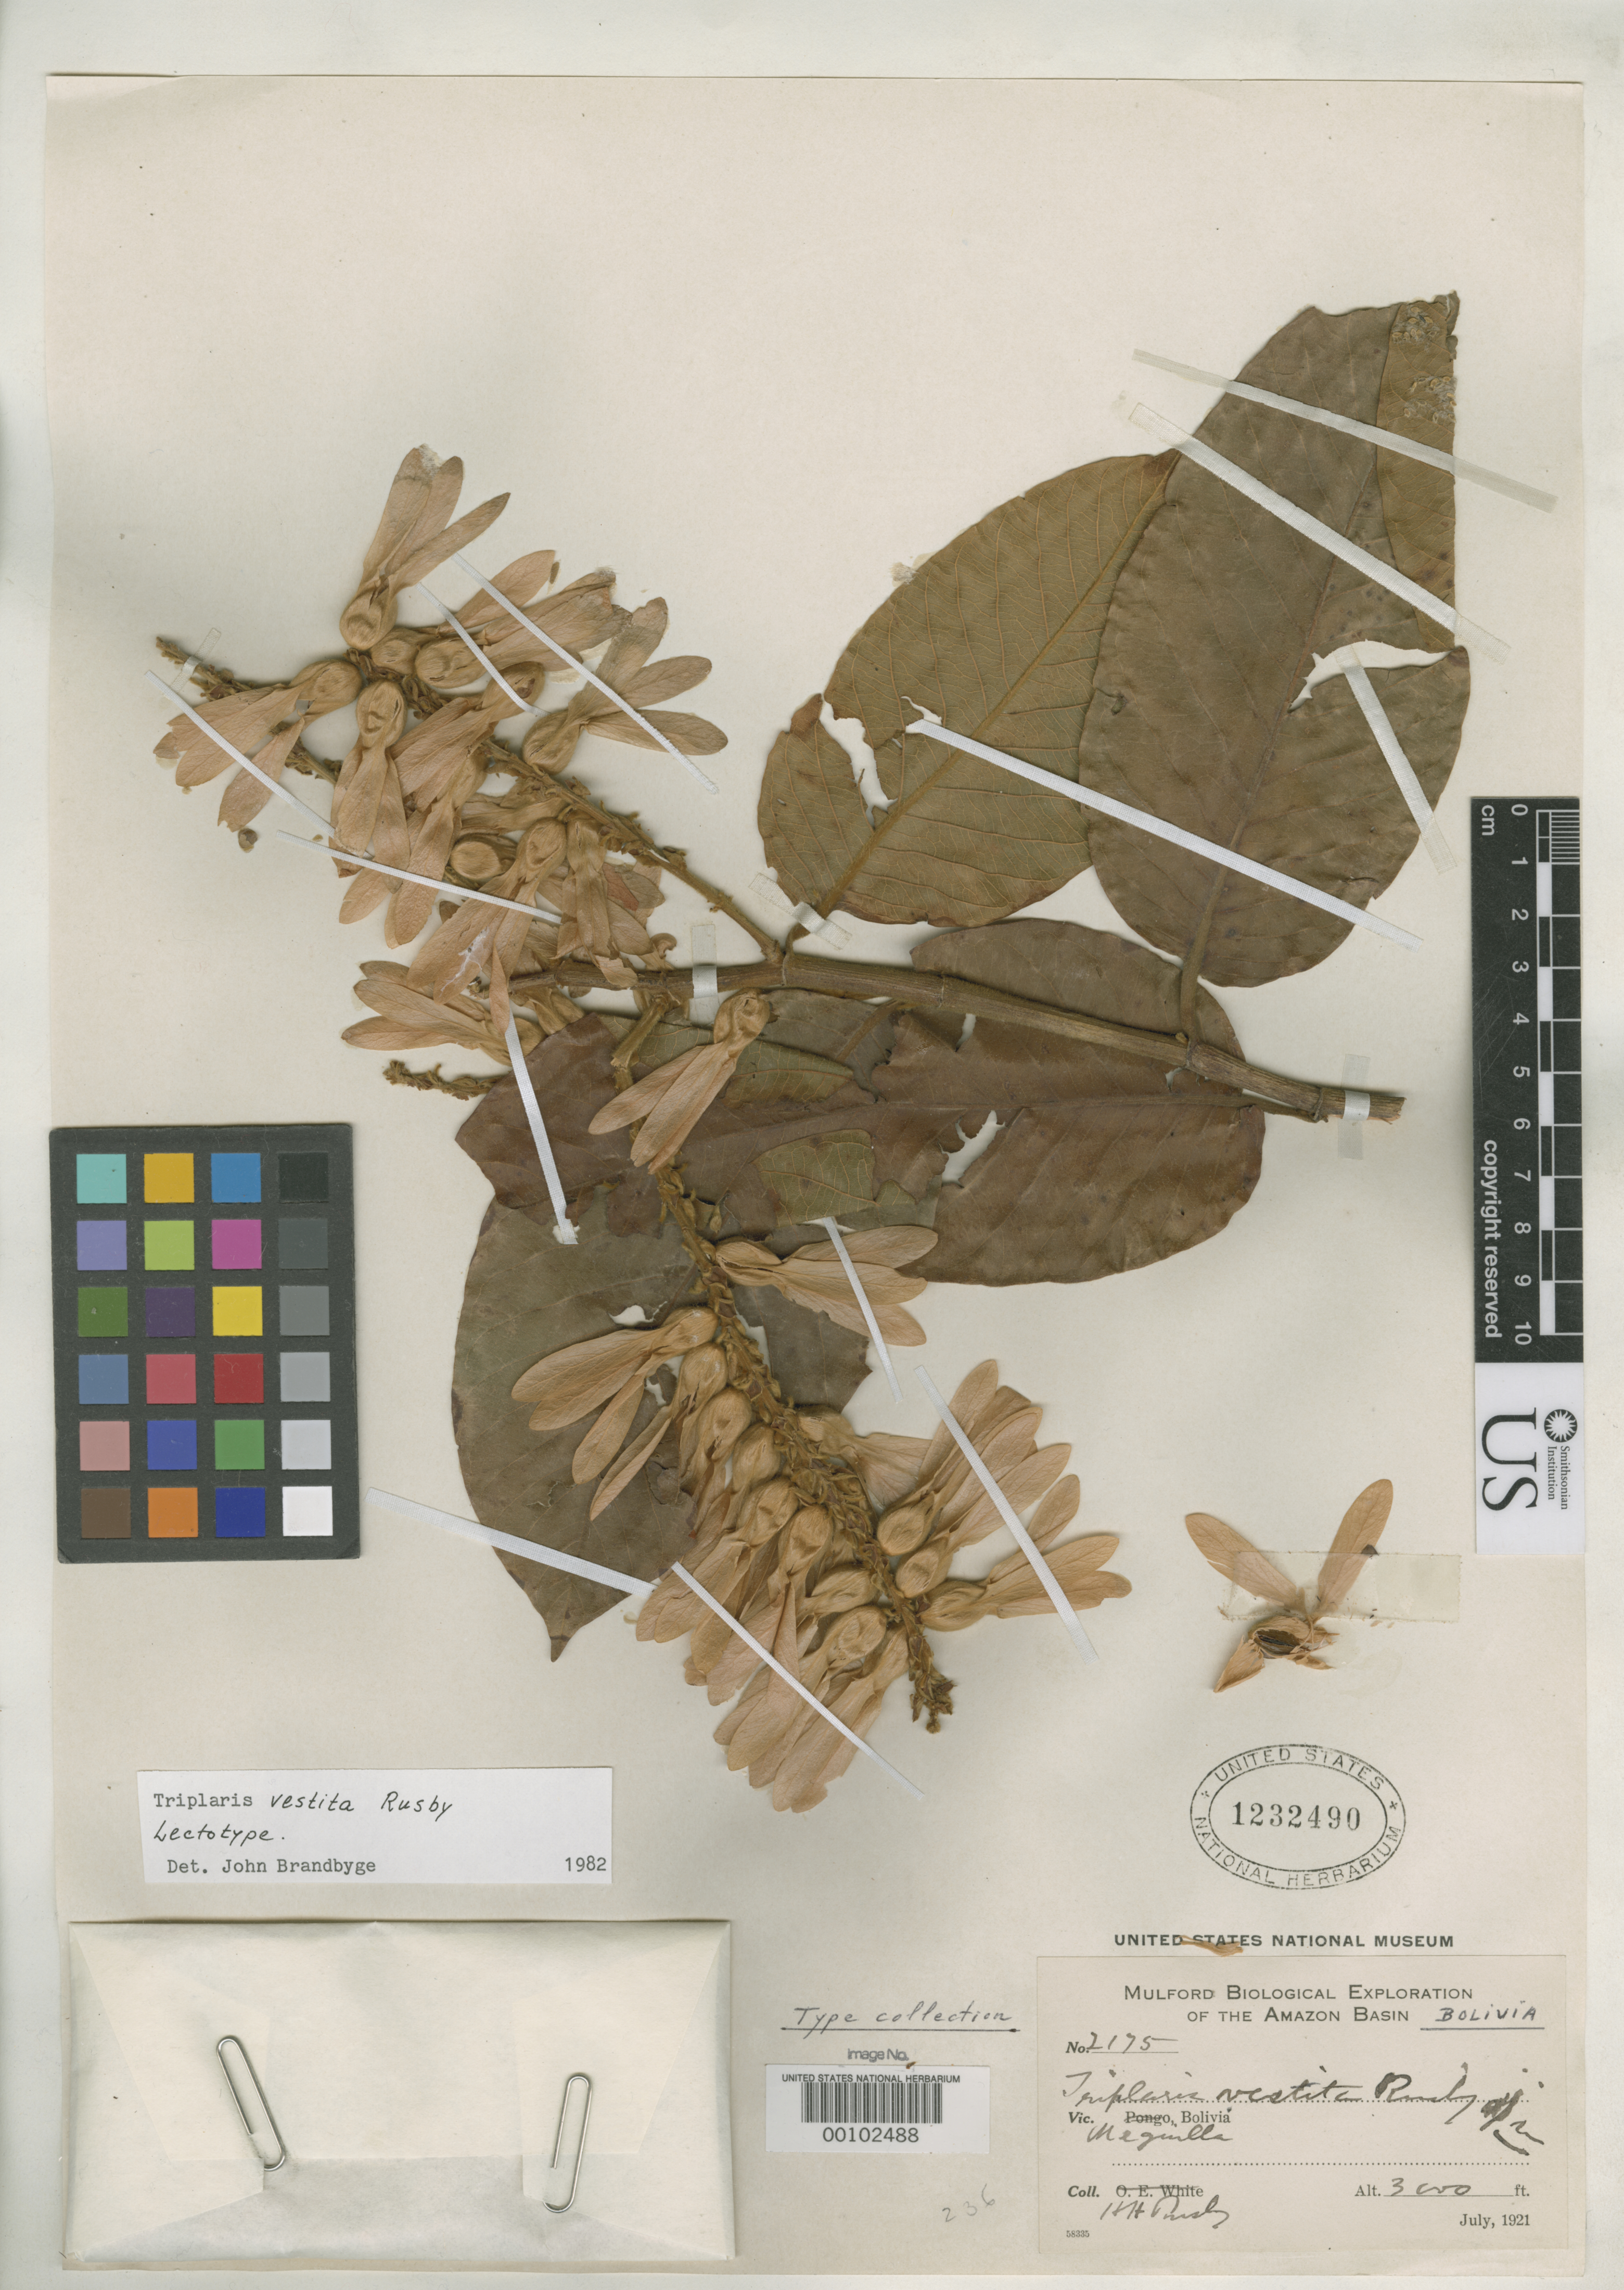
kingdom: Plantae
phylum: Tracheophyta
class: Magnoliopsida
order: Caryophyllales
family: Polygonaceae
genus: Triplaris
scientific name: Triplaris vestita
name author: Rusby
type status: Lectotype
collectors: H. H. Rusby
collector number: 2175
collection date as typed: July 1921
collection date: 1921-07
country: Bolivia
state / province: La Paz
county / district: Sud Yungas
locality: Rio Miguilla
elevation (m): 914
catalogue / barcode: US 1232490